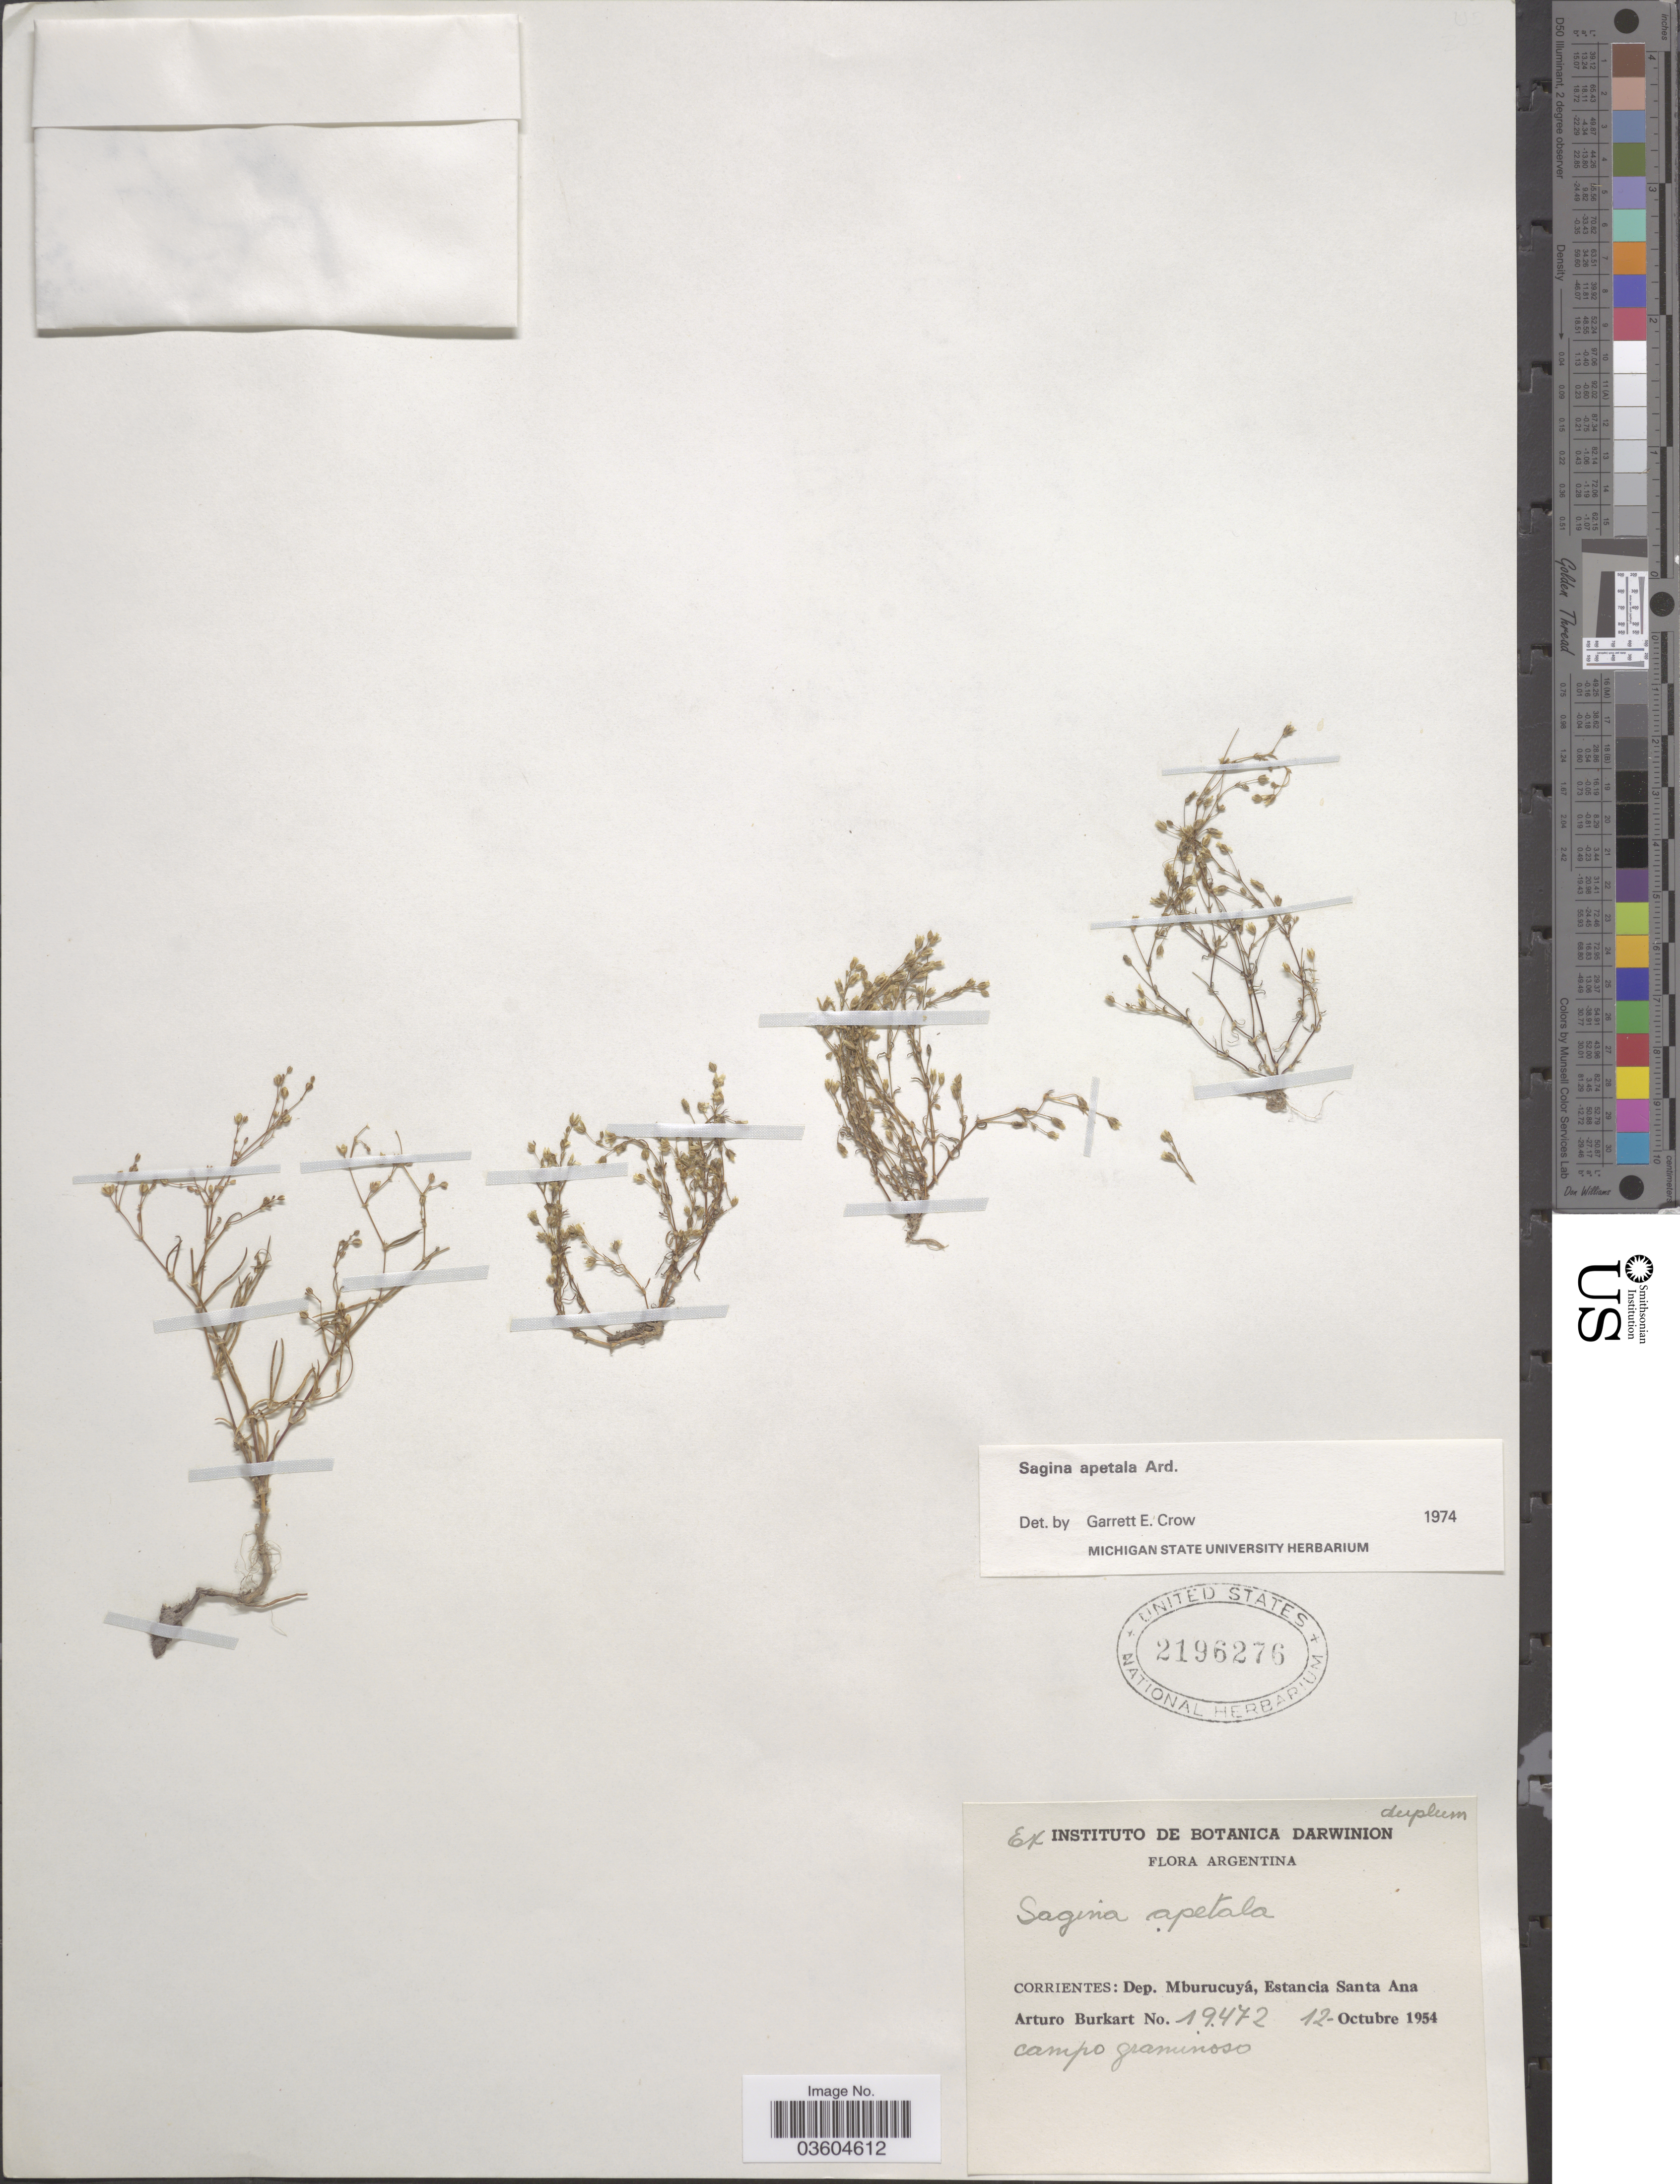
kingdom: Plantae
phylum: Tracheophyta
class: Magnoliopsida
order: Caryophyllales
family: Caryophyllaceae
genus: Sagina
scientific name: Sagina apetala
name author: Ard.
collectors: A. E. Burkart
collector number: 19472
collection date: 1954-10-12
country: Argentina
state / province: Corrientes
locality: Dep. Mburucuyá, Estancia Santa Ana.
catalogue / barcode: US 2196276